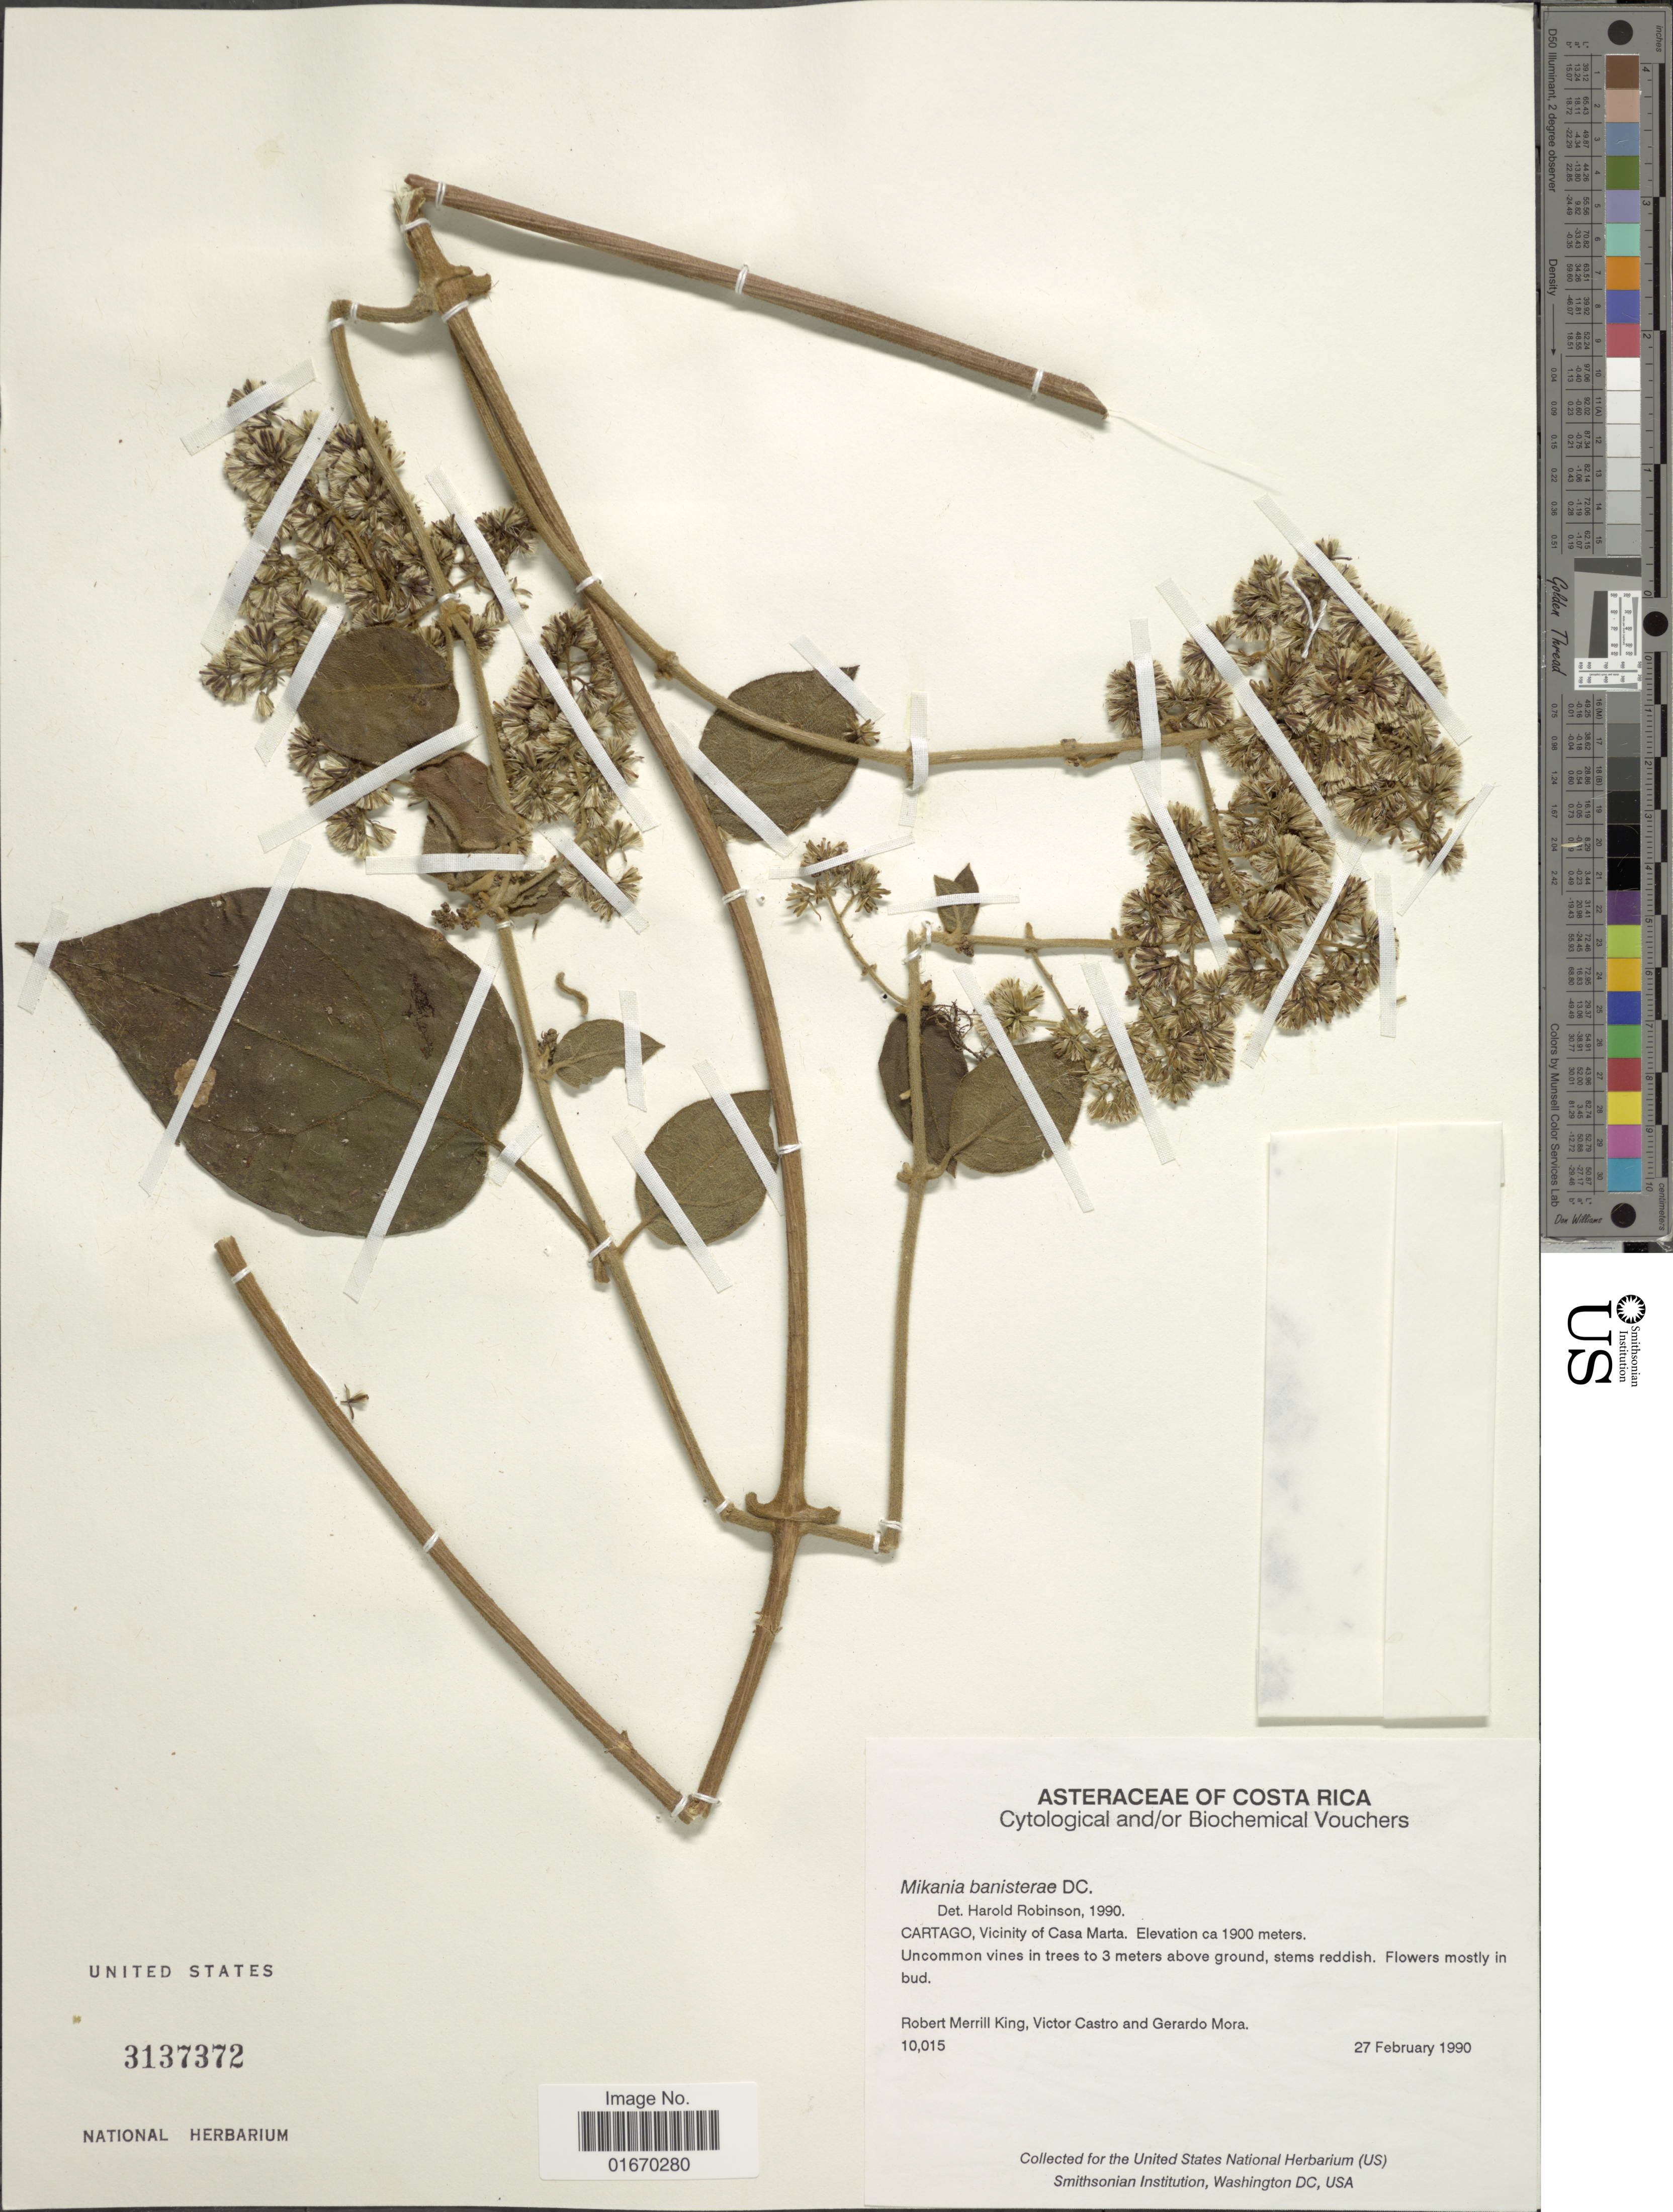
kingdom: Plantae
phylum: Tracheophyta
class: Magnoliopsida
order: Asterales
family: Asteraceae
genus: Mikania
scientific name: Mikania banisteriae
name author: DC.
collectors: R. M. King, V. Castro & G. Mora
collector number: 10015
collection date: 1990-02-27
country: Costa Rica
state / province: Cartago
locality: Vicinity of Casa Marta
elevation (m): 1900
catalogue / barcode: US 3137372